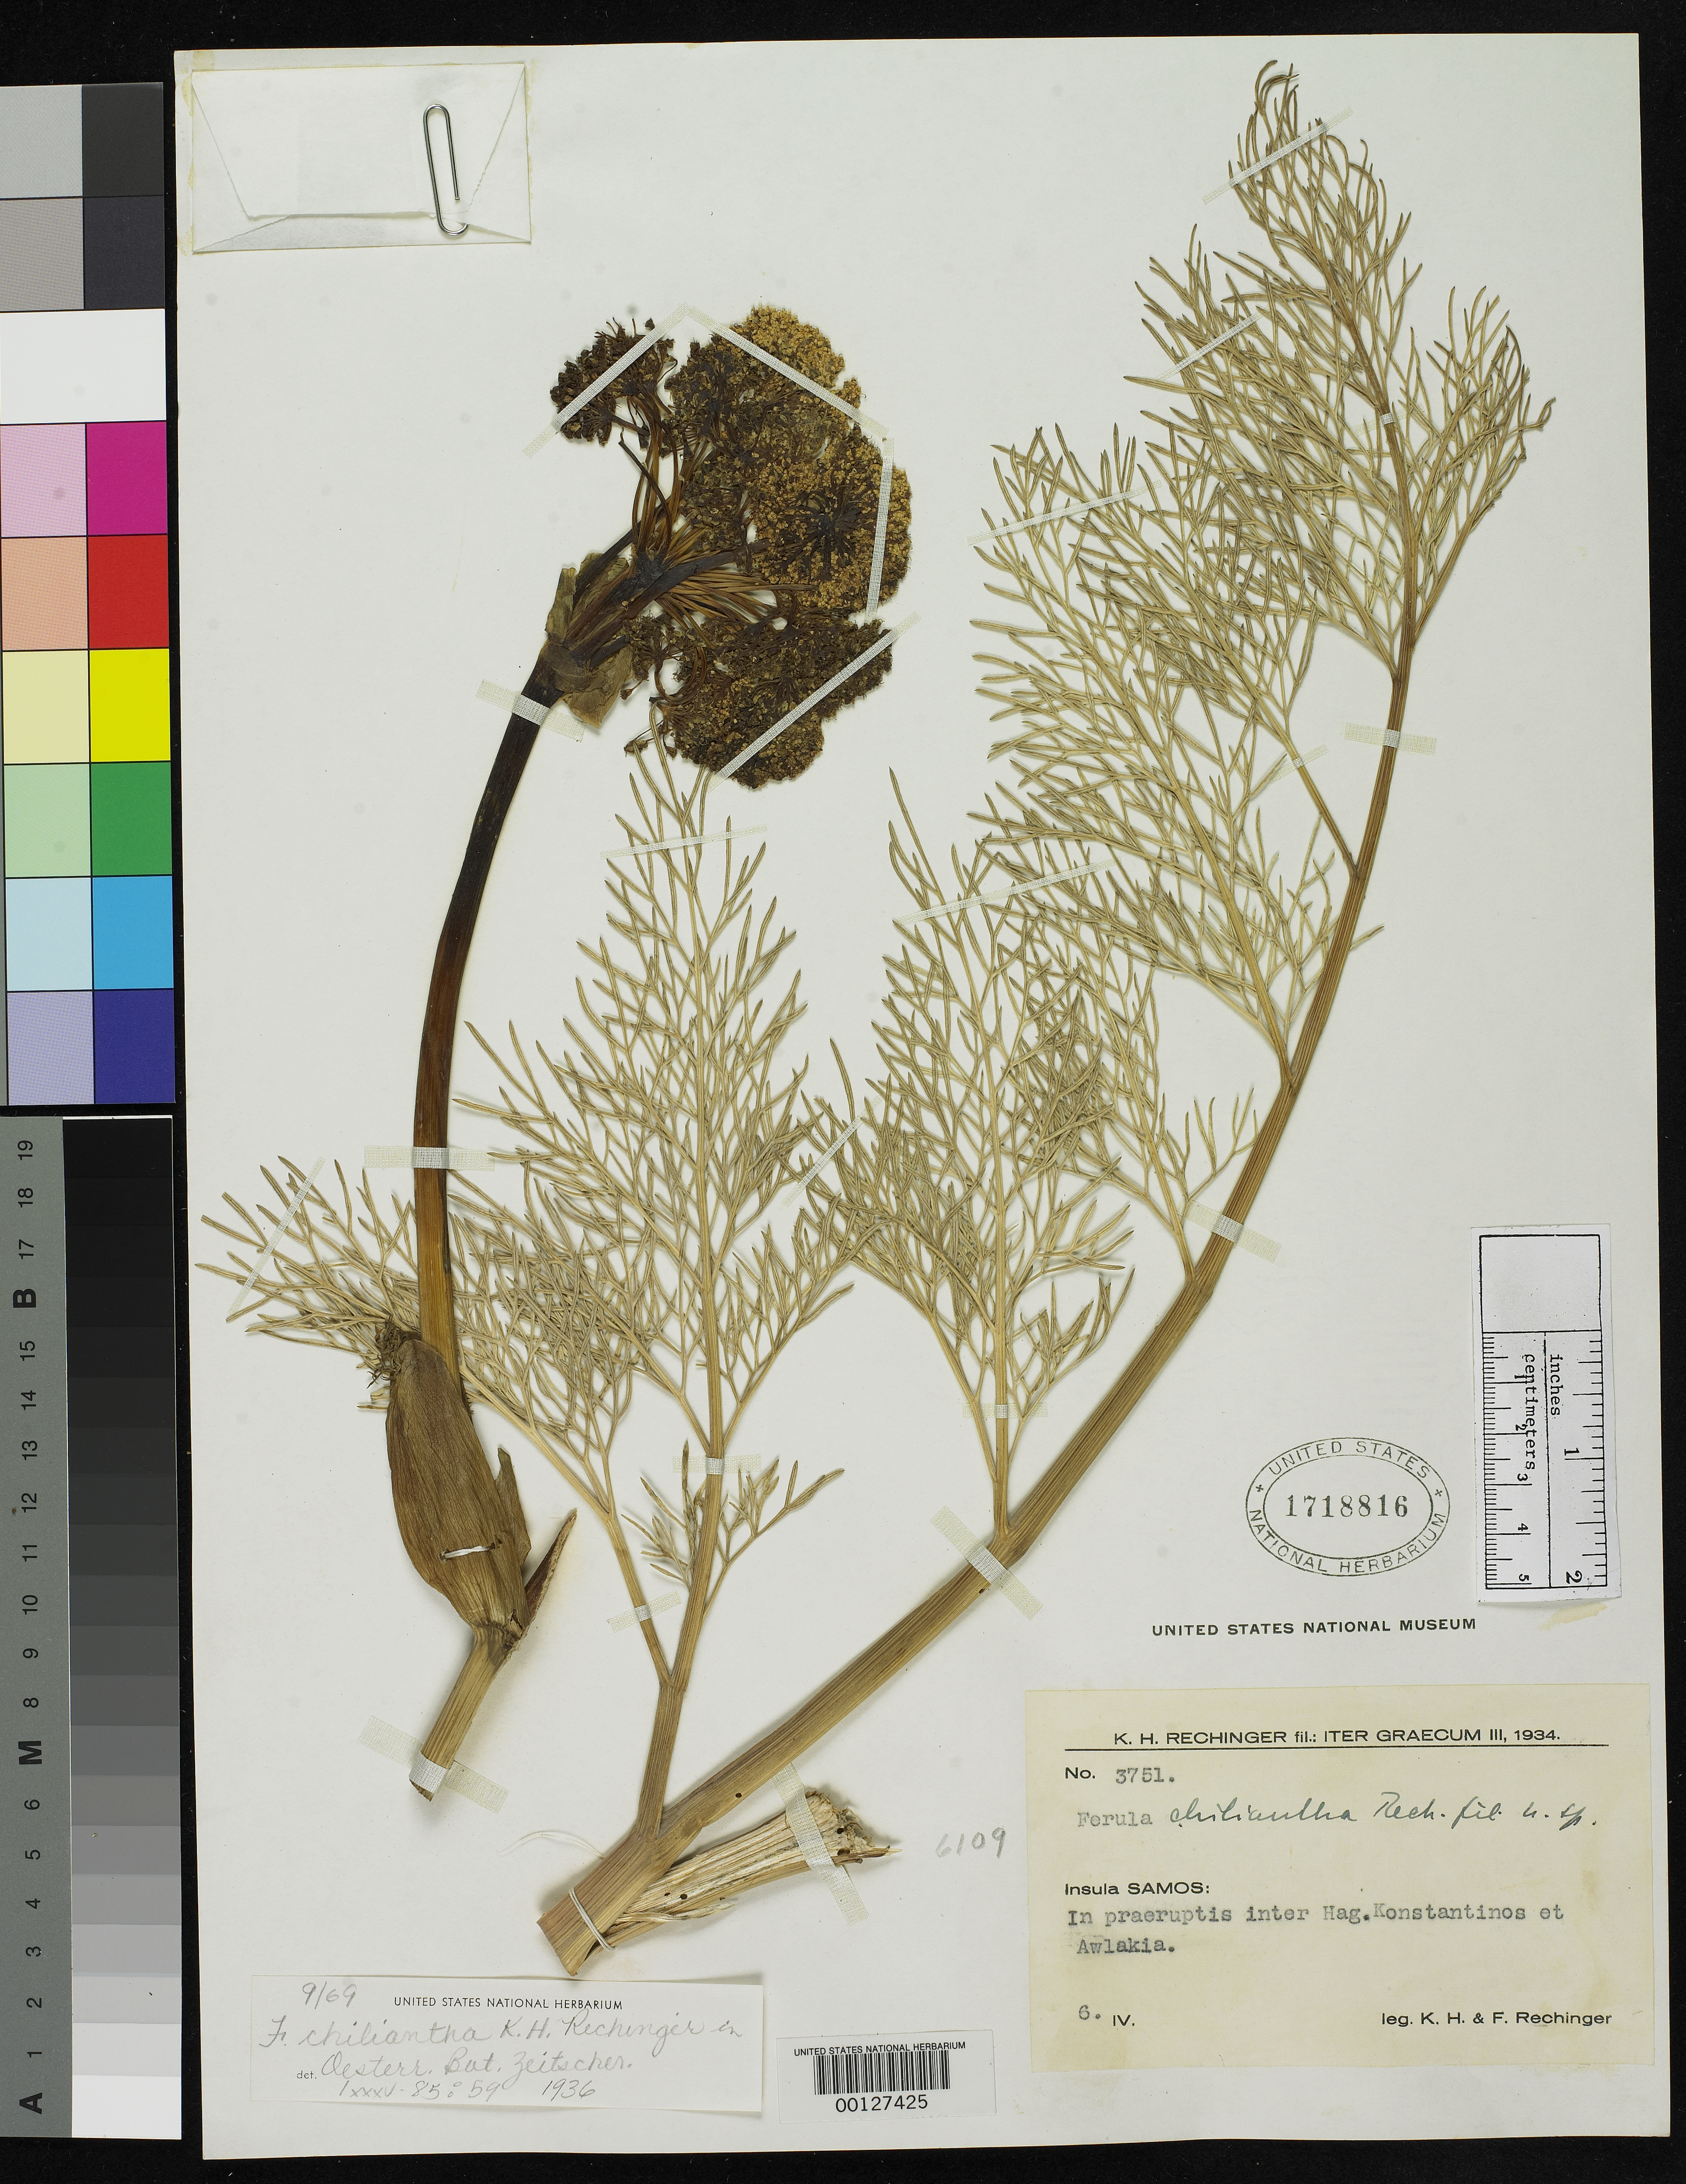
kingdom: Plantae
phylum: Tracheophyta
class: Magnoliopsida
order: Apiales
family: Apiaceae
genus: Ferula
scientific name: Ferula chiliantha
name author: Rech. f.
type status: Isotype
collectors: K. H. Rechinger & F. Rechinger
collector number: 3751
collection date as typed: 06 Jun 1934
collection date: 1934-06-06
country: Greece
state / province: North Aegean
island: Samos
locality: Samos. Between Hag. Konstantionos and Awlakia.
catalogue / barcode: US 1718816